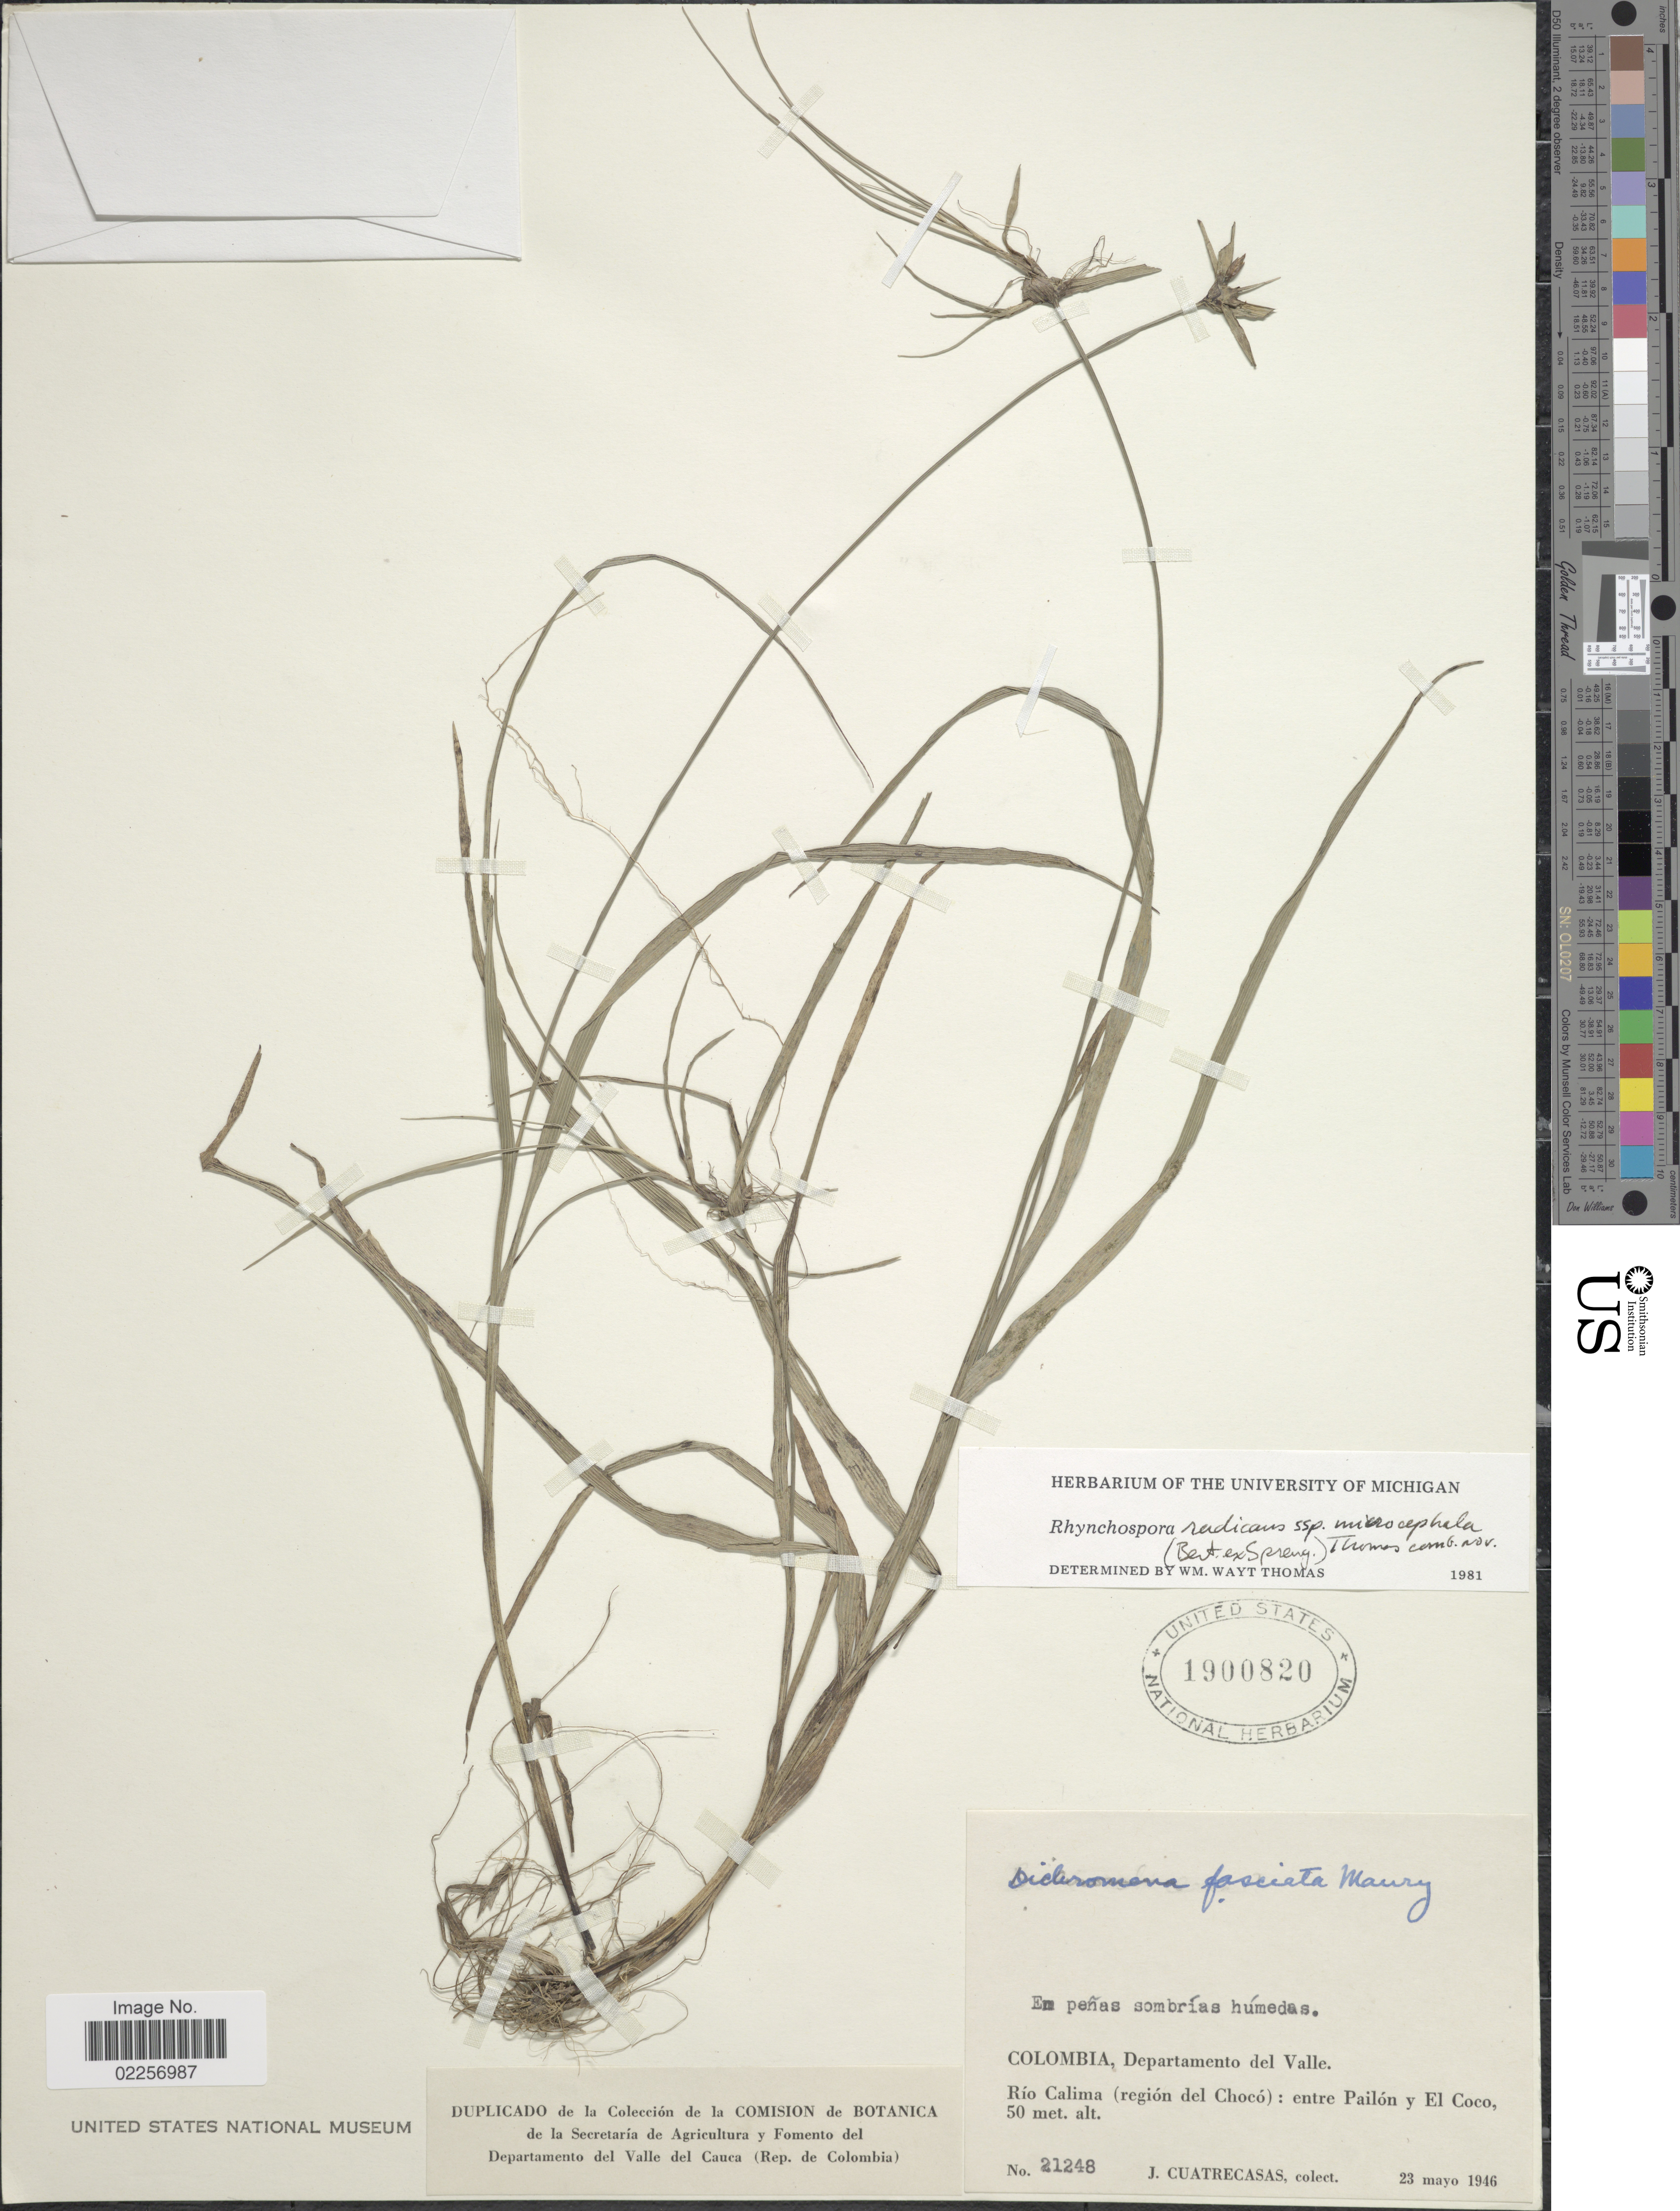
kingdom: Plantae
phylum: Tracheophyta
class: Liliopsida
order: Poales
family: Cyperaceae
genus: Rhynchospora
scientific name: Rhynchospora radicans subsp. microcephala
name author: (Bertero ex Spreng.) W.W. Thomas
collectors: J. Cuatrecasas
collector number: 21248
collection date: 1946-05-23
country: Colombia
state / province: Valle del Cauca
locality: Departamento del Valle. Rio Calima (region del Choco): entre Pailon y El Coco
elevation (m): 50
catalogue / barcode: US 1900820